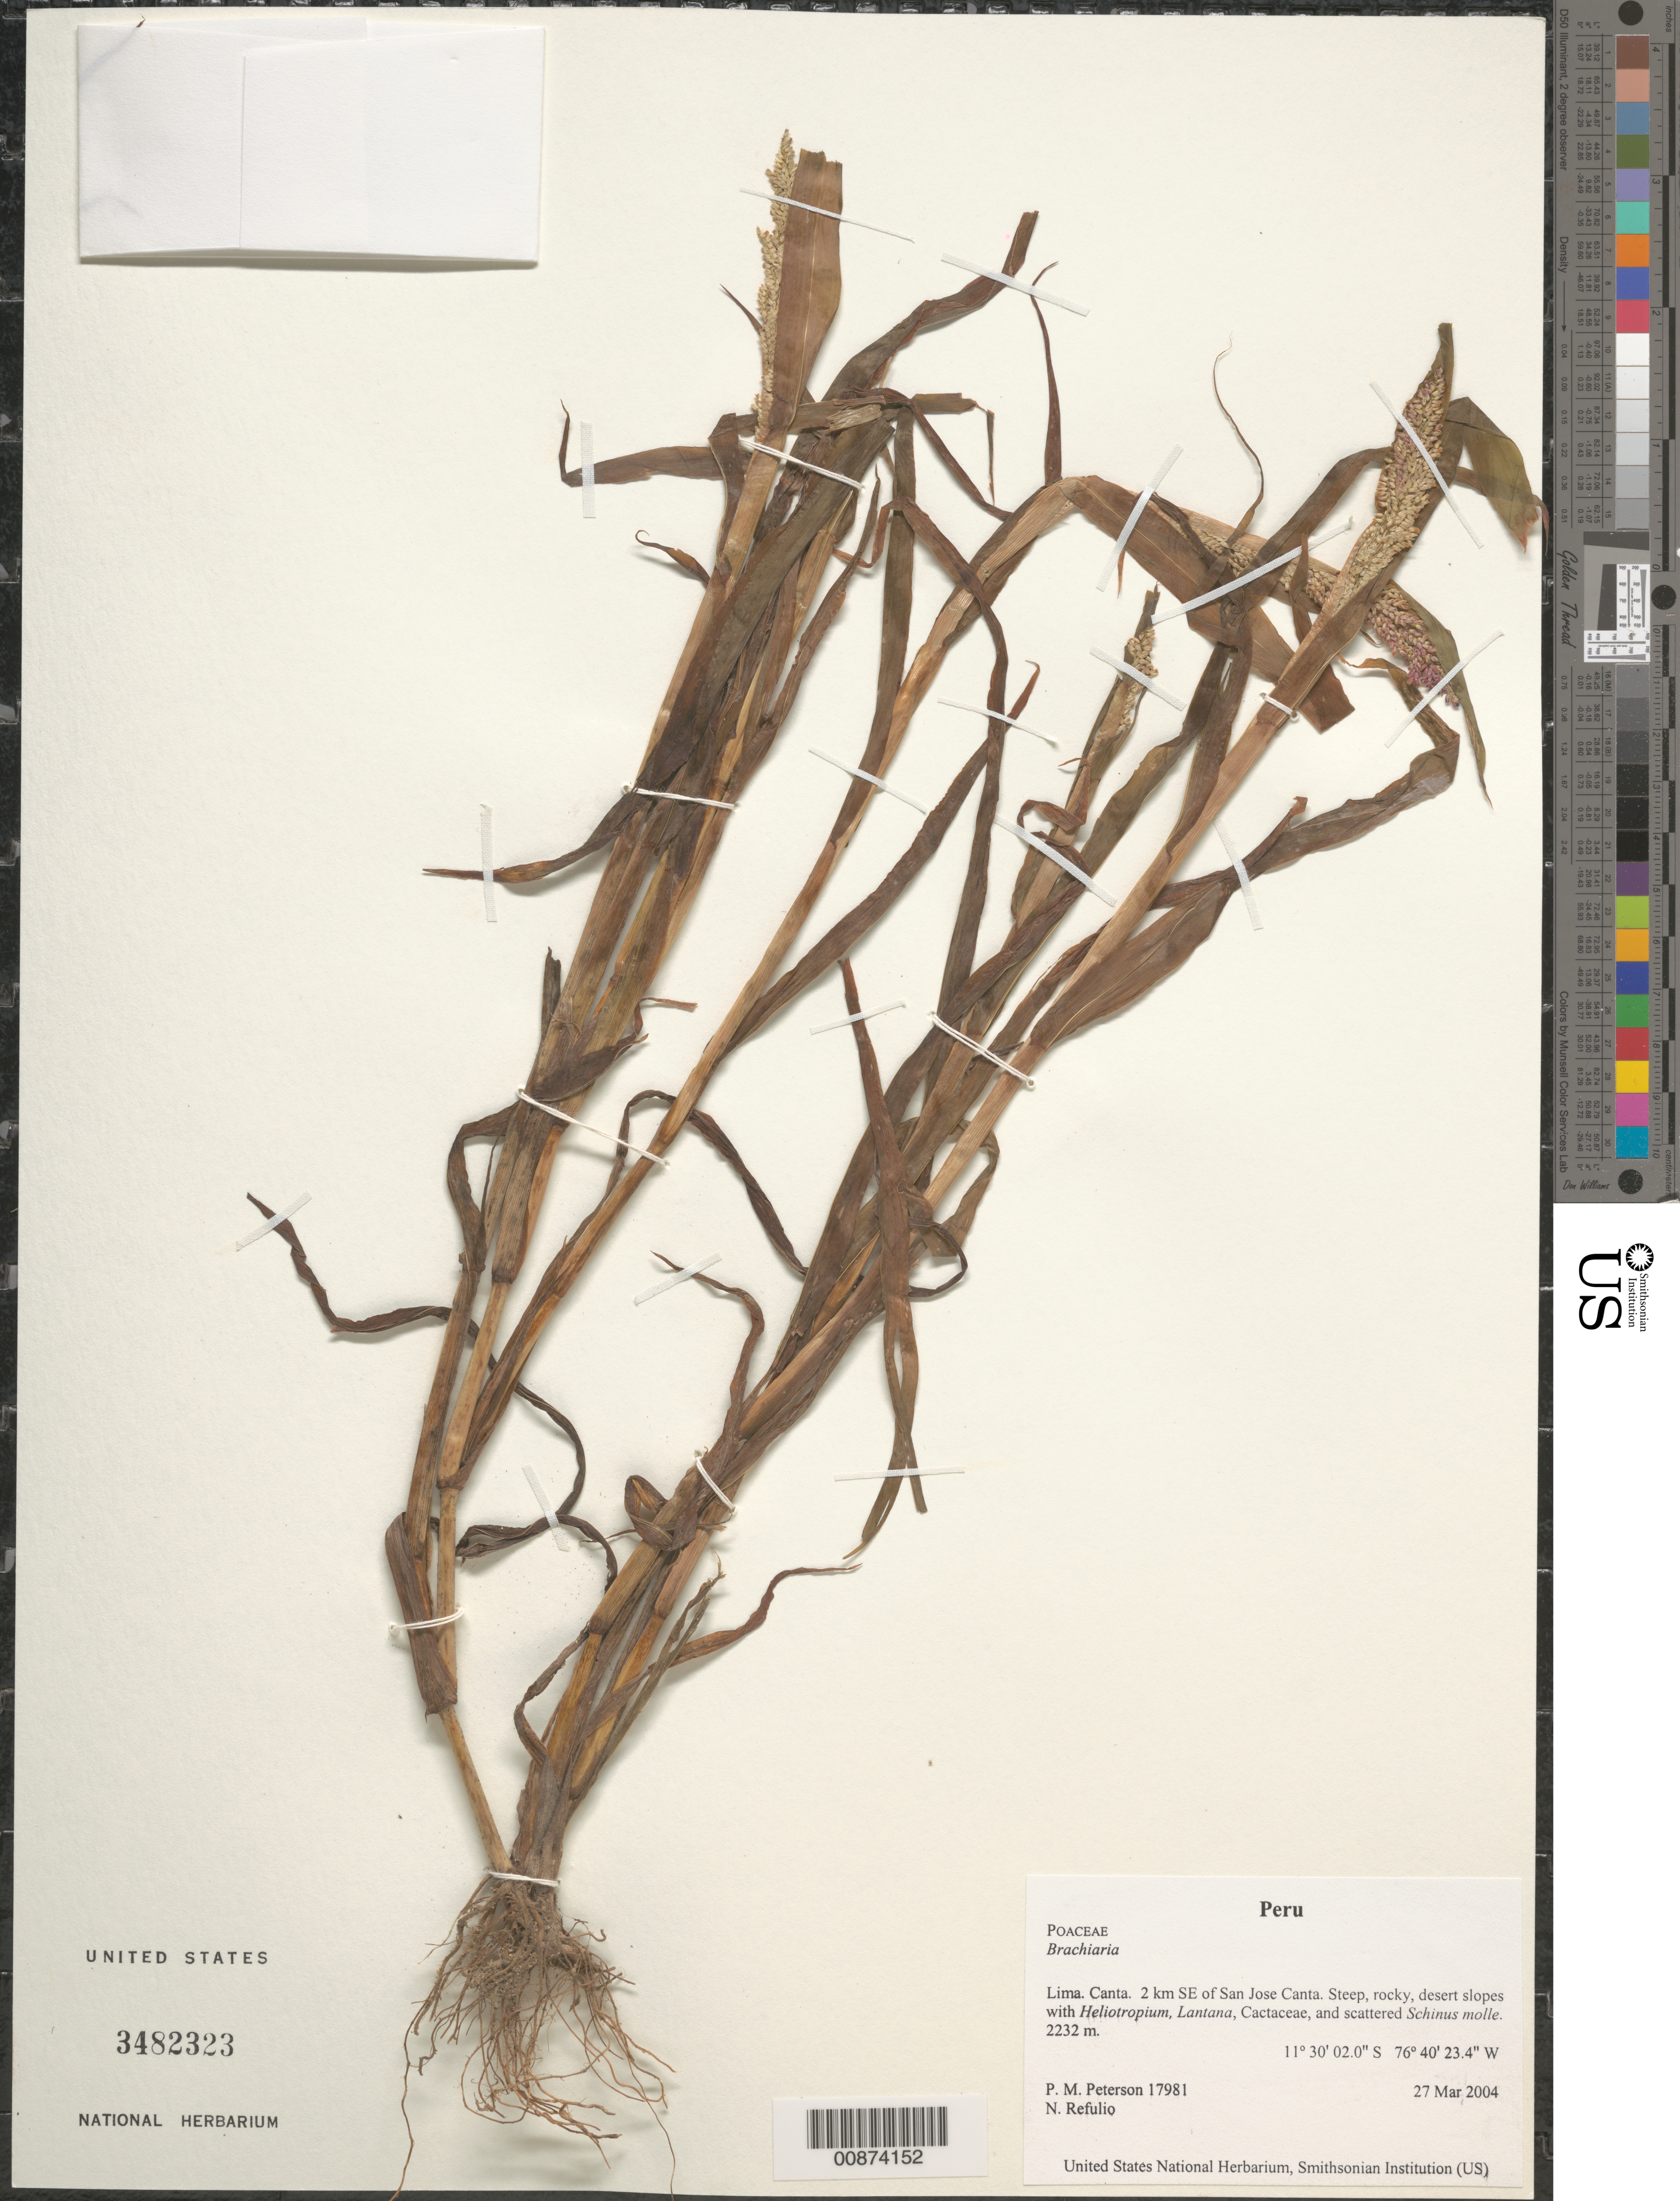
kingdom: Plantae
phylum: Tracheophyta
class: Liliopsida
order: Poales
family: Poaceae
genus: Brachiaria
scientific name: Brachiaria sp.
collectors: P. M. Peterson & N. Refulio-Rodríguez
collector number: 17981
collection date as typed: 27 Mar 2004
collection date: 2004-03-27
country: Peru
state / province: Lima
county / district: Canta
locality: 2 km SE of San Jose Canta. Steep, rocky, desert slopes with Heliotropium, Lantana, Cactaceae, and scattered Schinus molle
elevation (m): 2232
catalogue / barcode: US 3482323